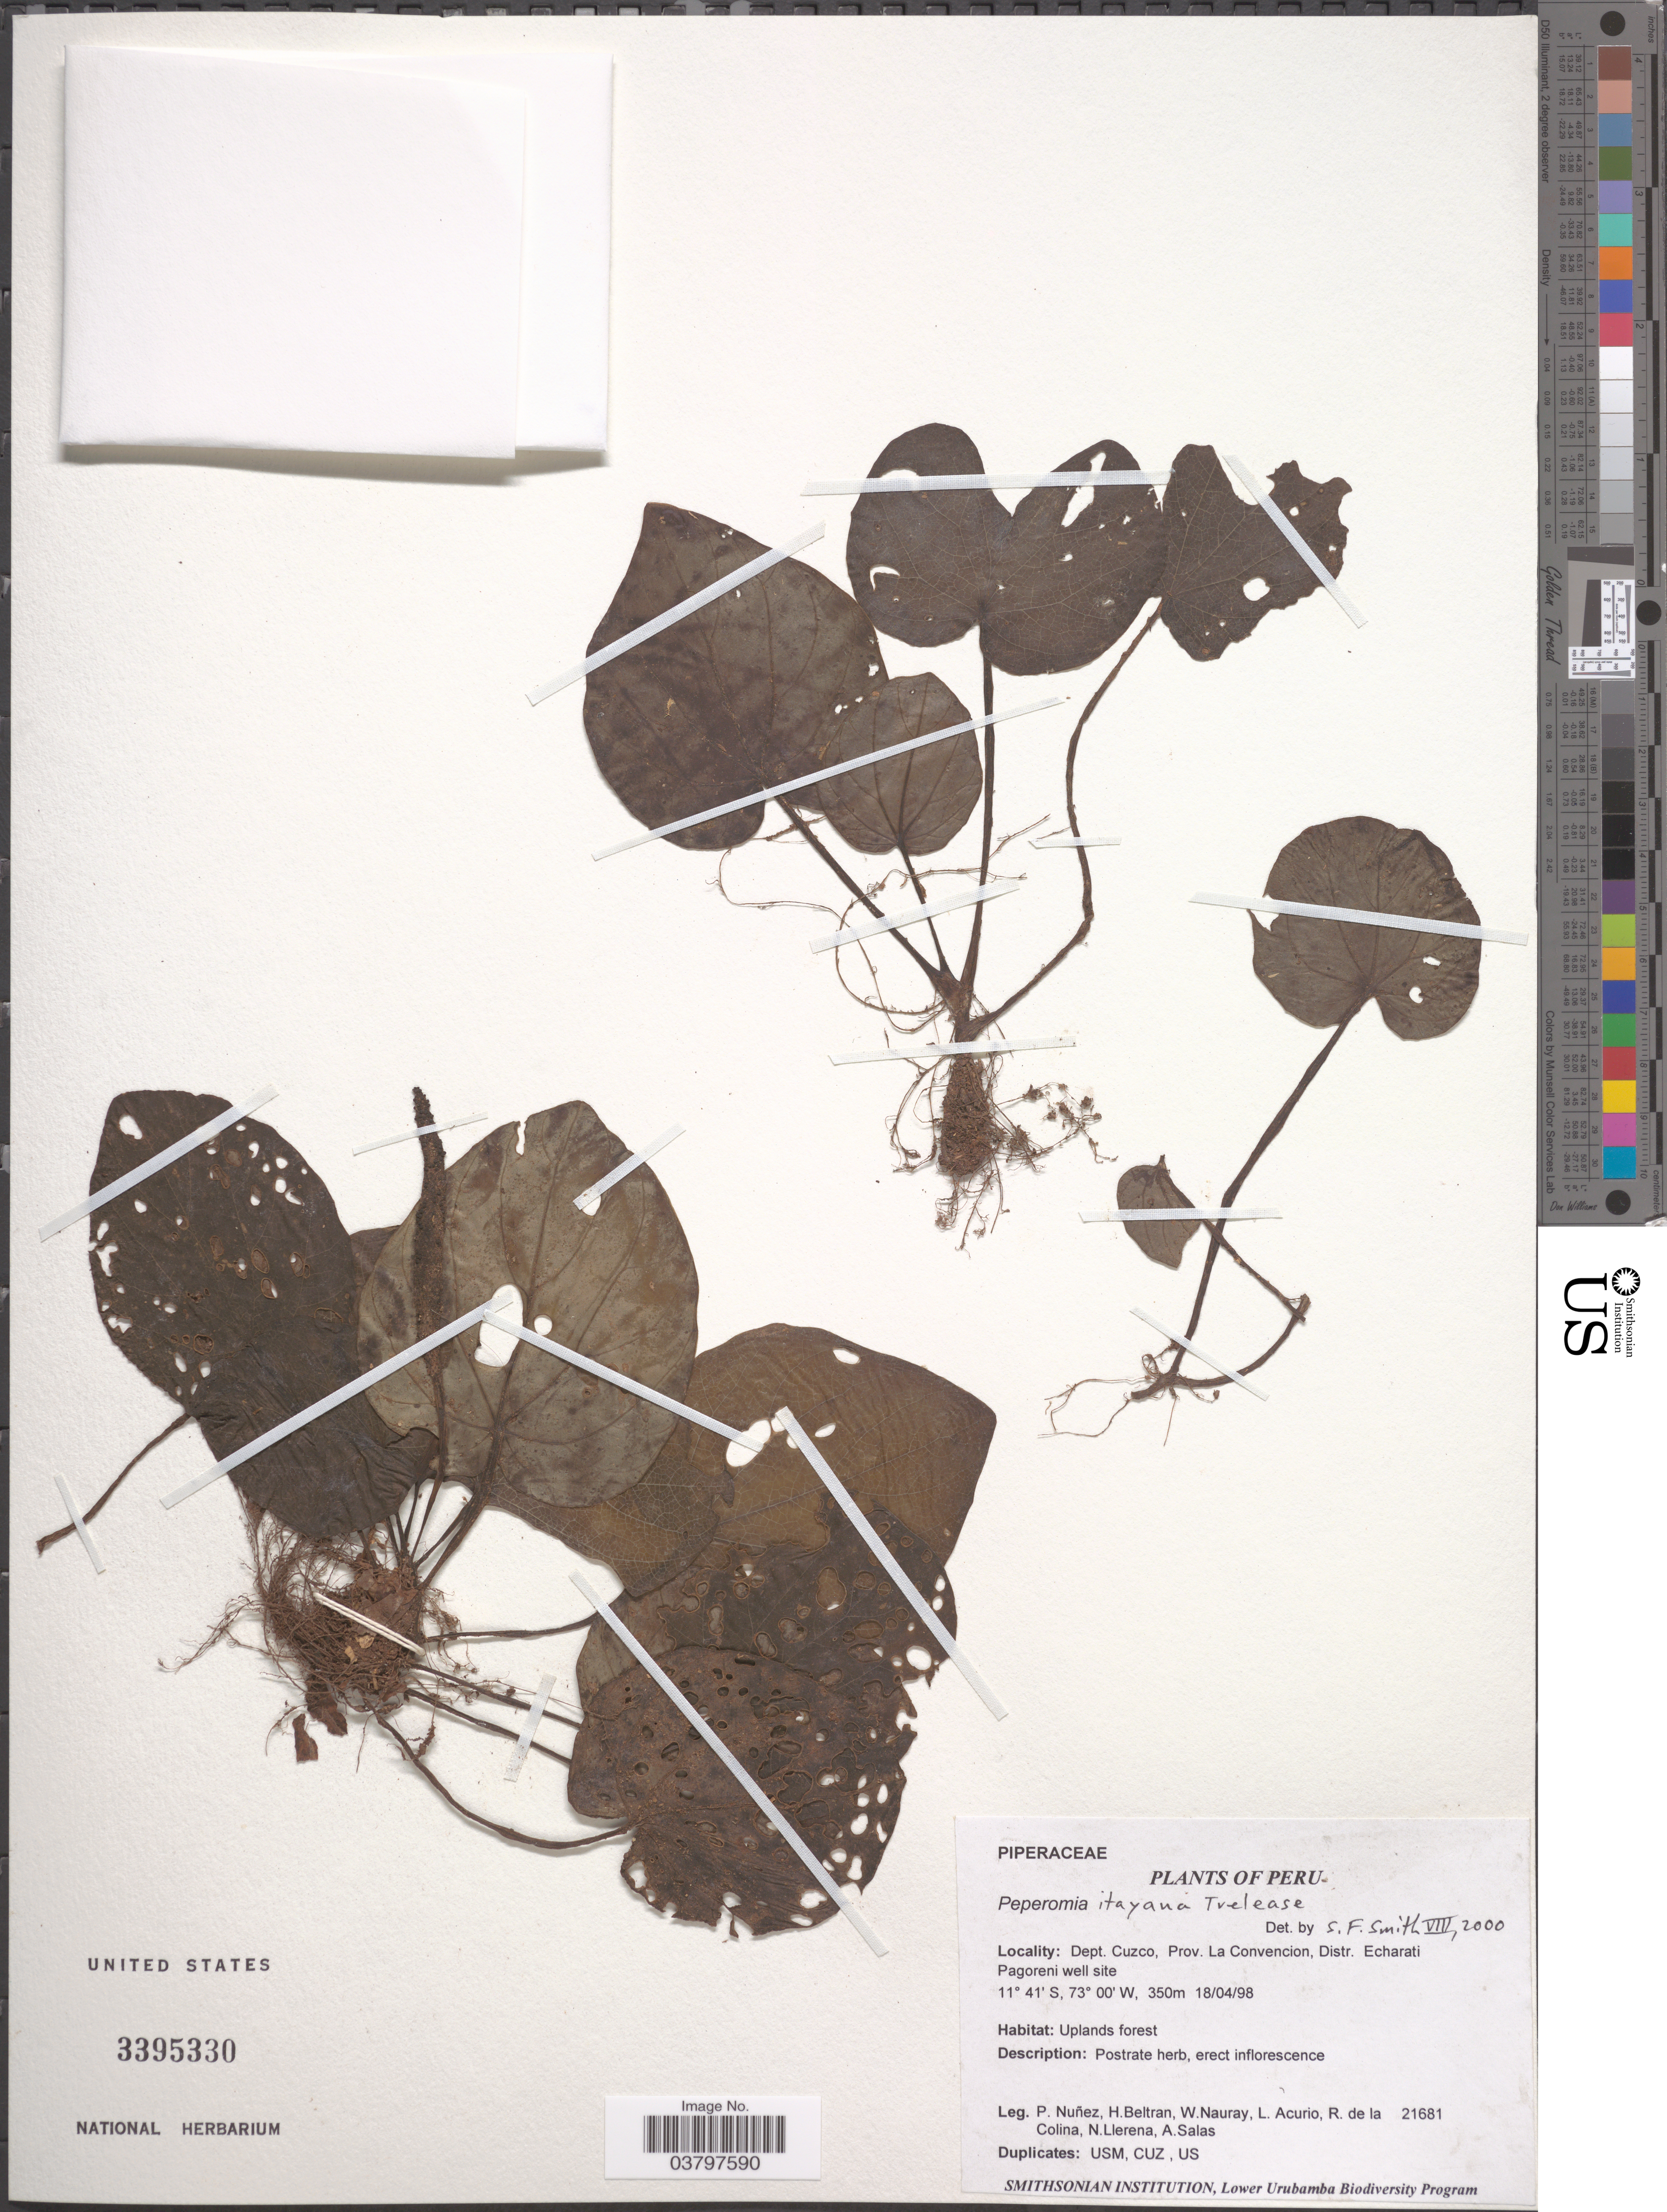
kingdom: Plantae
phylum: Tracheophyta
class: Magnoliopsida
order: Piperales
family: Piperaceae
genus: Peperomia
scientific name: Peperomia sp. nov.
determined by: Jiménez, José Estaban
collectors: P. Nuñez V., H. Beltran, W. Nauray, L. Acurio & et al.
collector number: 21681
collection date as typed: Transcribed d/m/y: 18/4/98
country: Peru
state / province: Cusco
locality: Dept. Cuzco, Prov. La Convencion, Distr. Echarati Pagoreni well site.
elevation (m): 350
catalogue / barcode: US 3395330